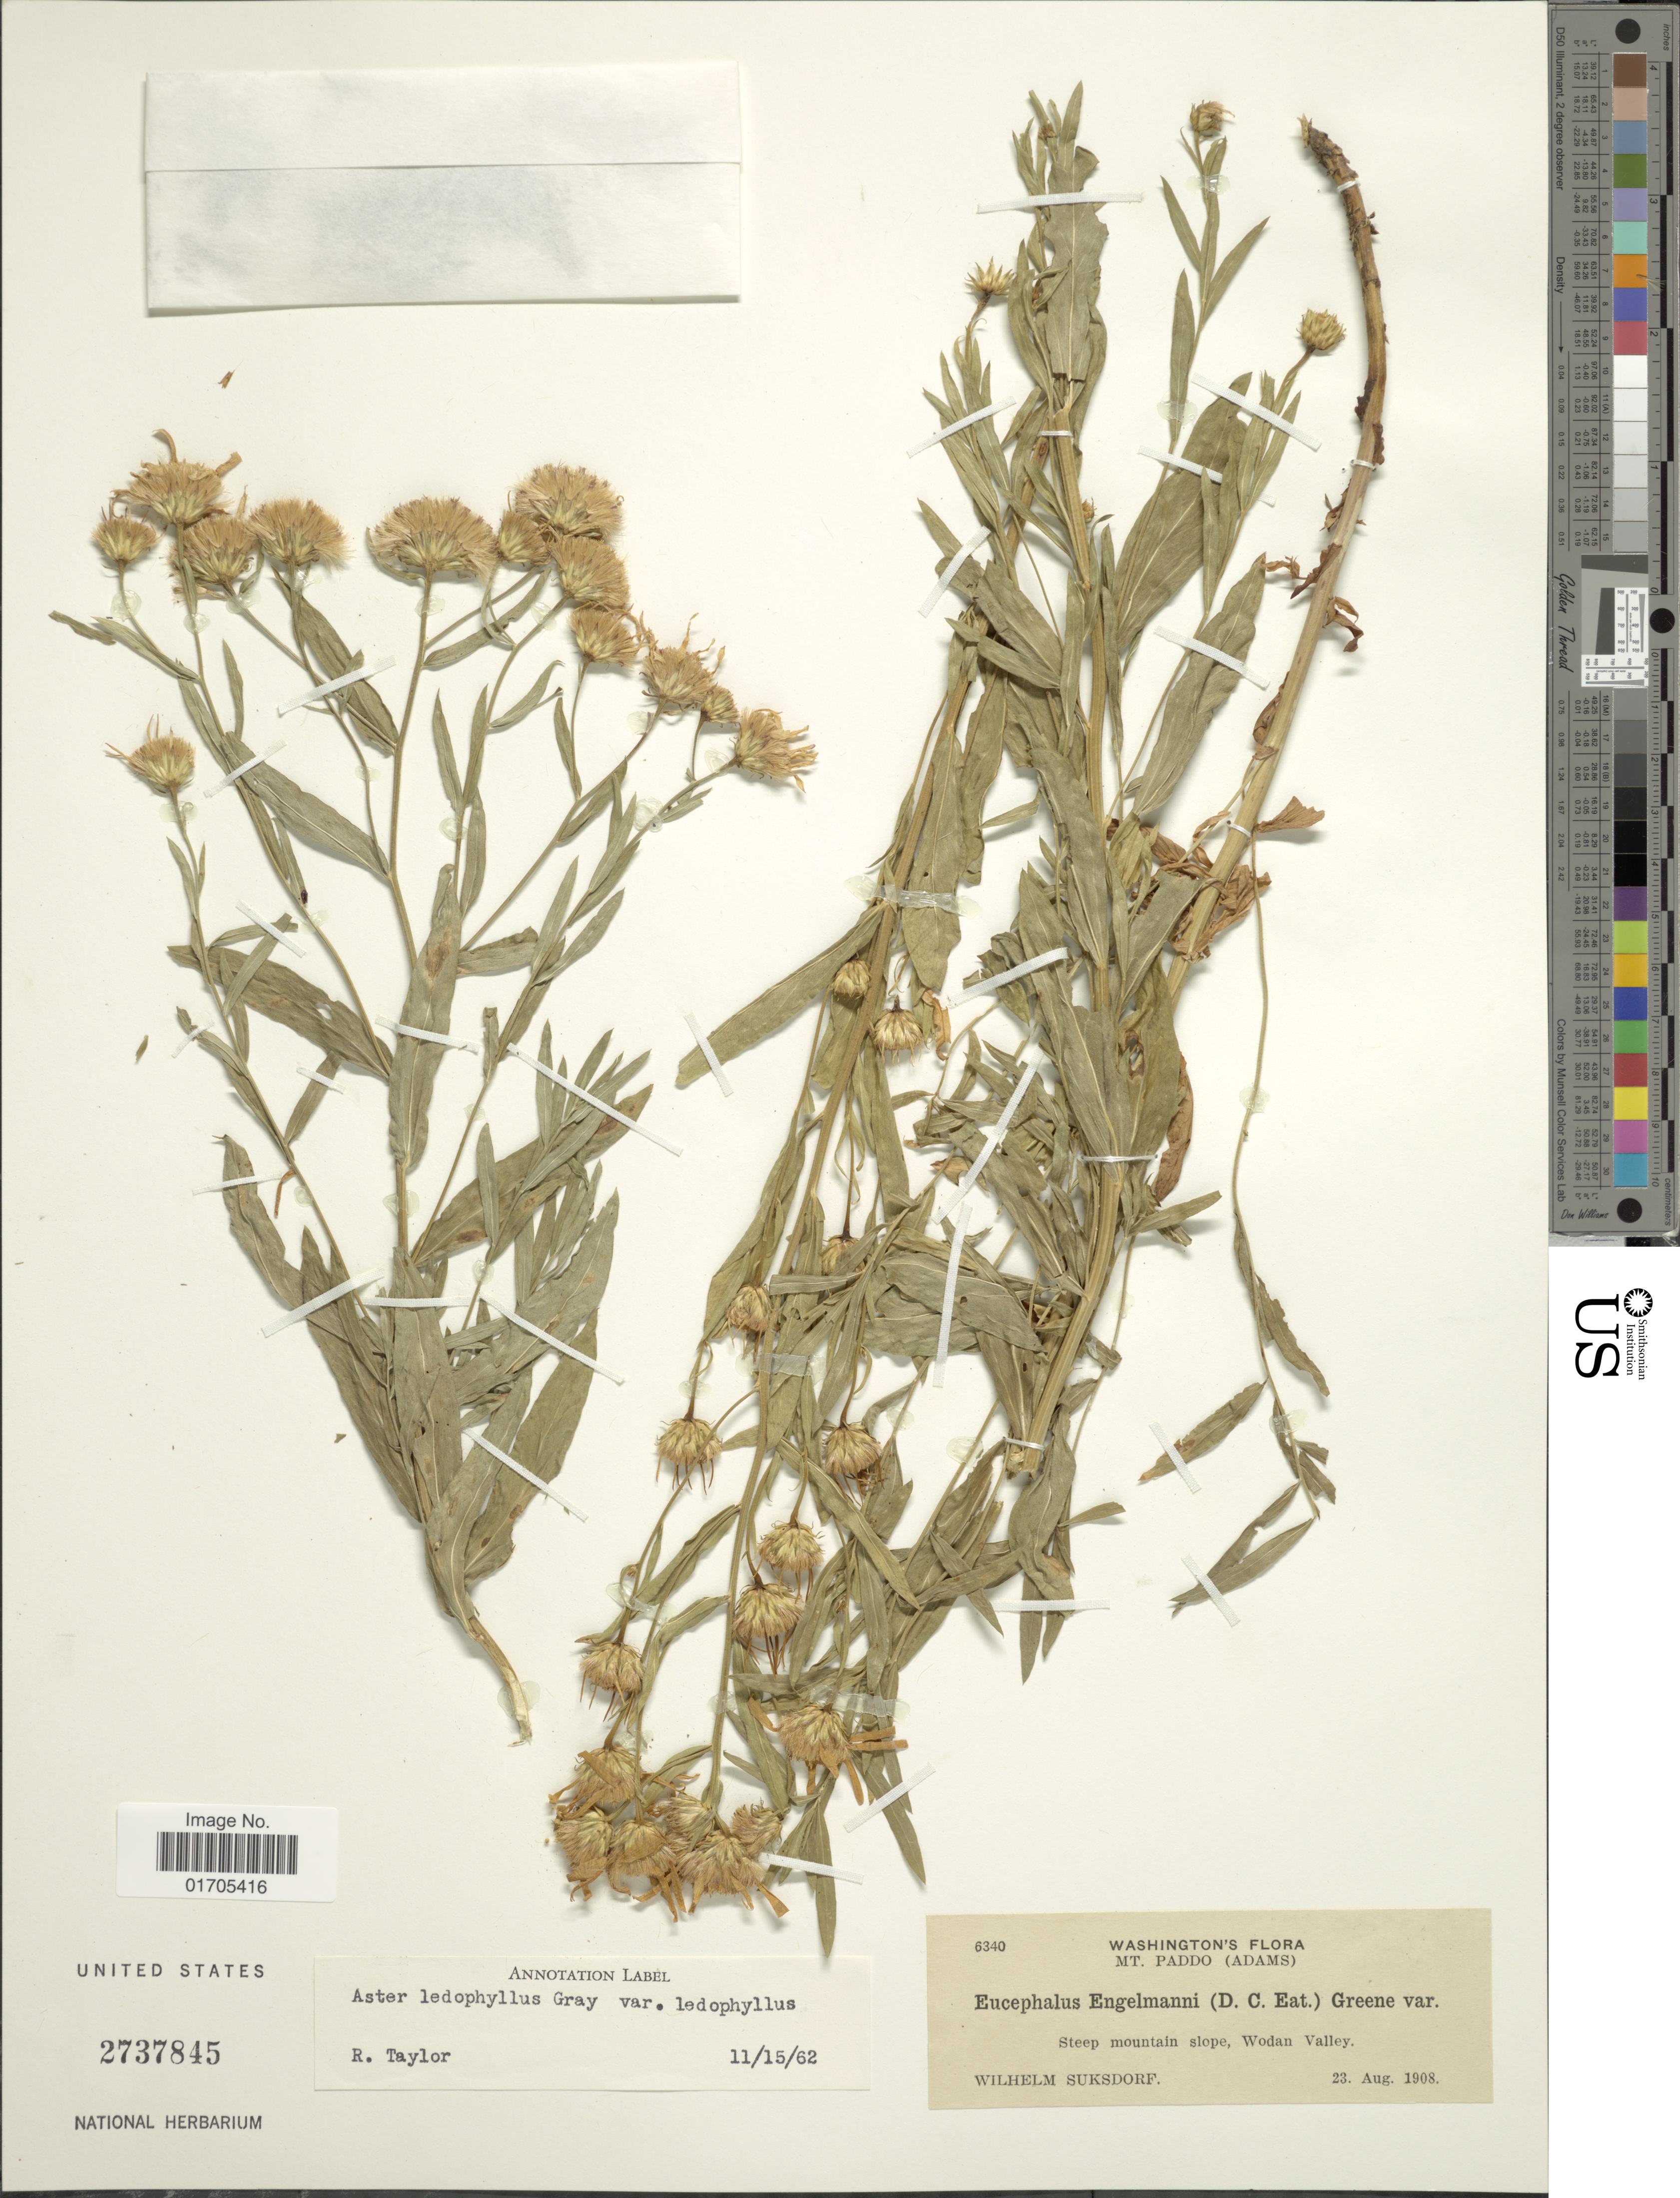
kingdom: Plantae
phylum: Tracheophyta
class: Magnoliopsida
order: Asterales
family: Asteraceae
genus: Eucephalus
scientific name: Eucephalus ledophyllus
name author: (A. Gray) Greene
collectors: W. N. Suksdorf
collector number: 6340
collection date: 1908-08-23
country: United States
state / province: Washington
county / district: Skamania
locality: Washington. Mt. Paddo (Adams). Steep mountain slope, Wodan Valley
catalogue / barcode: US 2737845